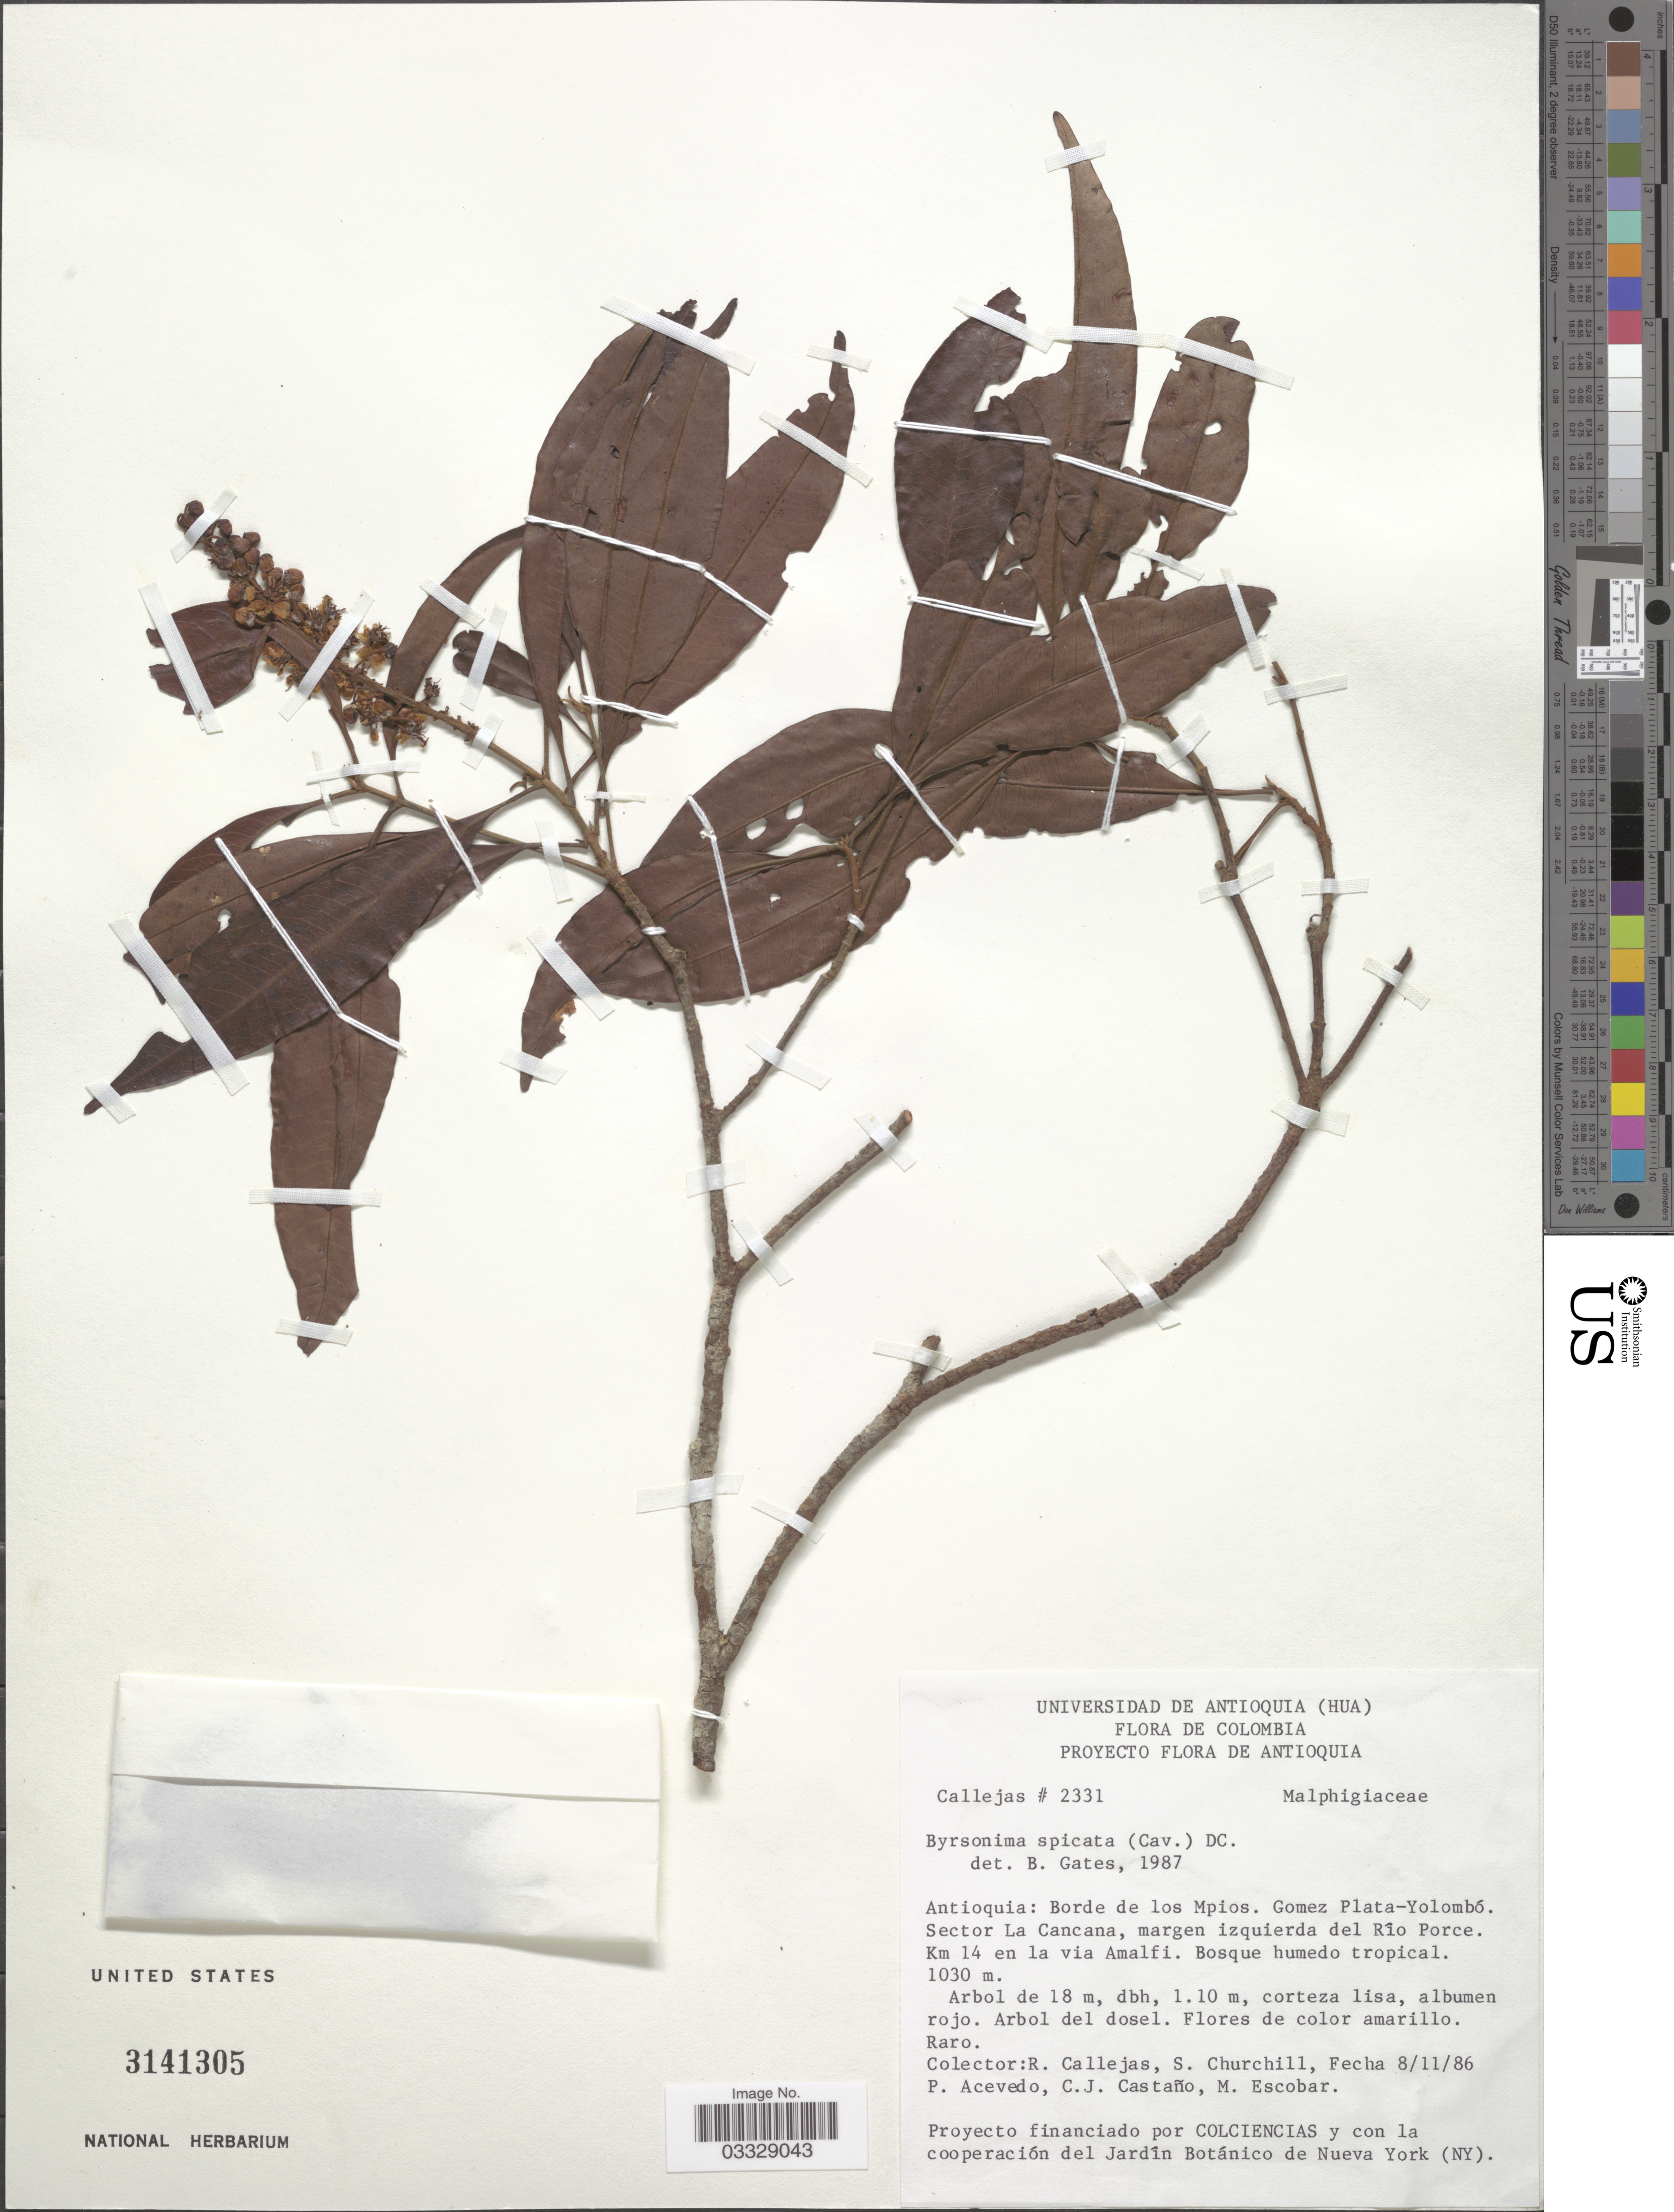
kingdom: Plantae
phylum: Tracheophyta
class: Magnoliopsida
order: Malpighiales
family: Malpighiaceae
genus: Byrsonima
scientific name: Byrsonima spicata (Cav.) DC.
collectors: R. Callejas, S. Churchill, P. Acevedo-Rodr., C. Castaño & M. Escobar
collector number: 2331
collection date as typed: Transcribed d/m/y: 8/11/86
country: Colombia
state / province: Antioquia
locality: Borde de los Mpios. Gomez Plata-Yolombó. Sector La Cancana, margen izquierda del Río Porce. Km 14 en la via Amalfi.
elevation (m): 1030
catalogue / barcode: US 3141305